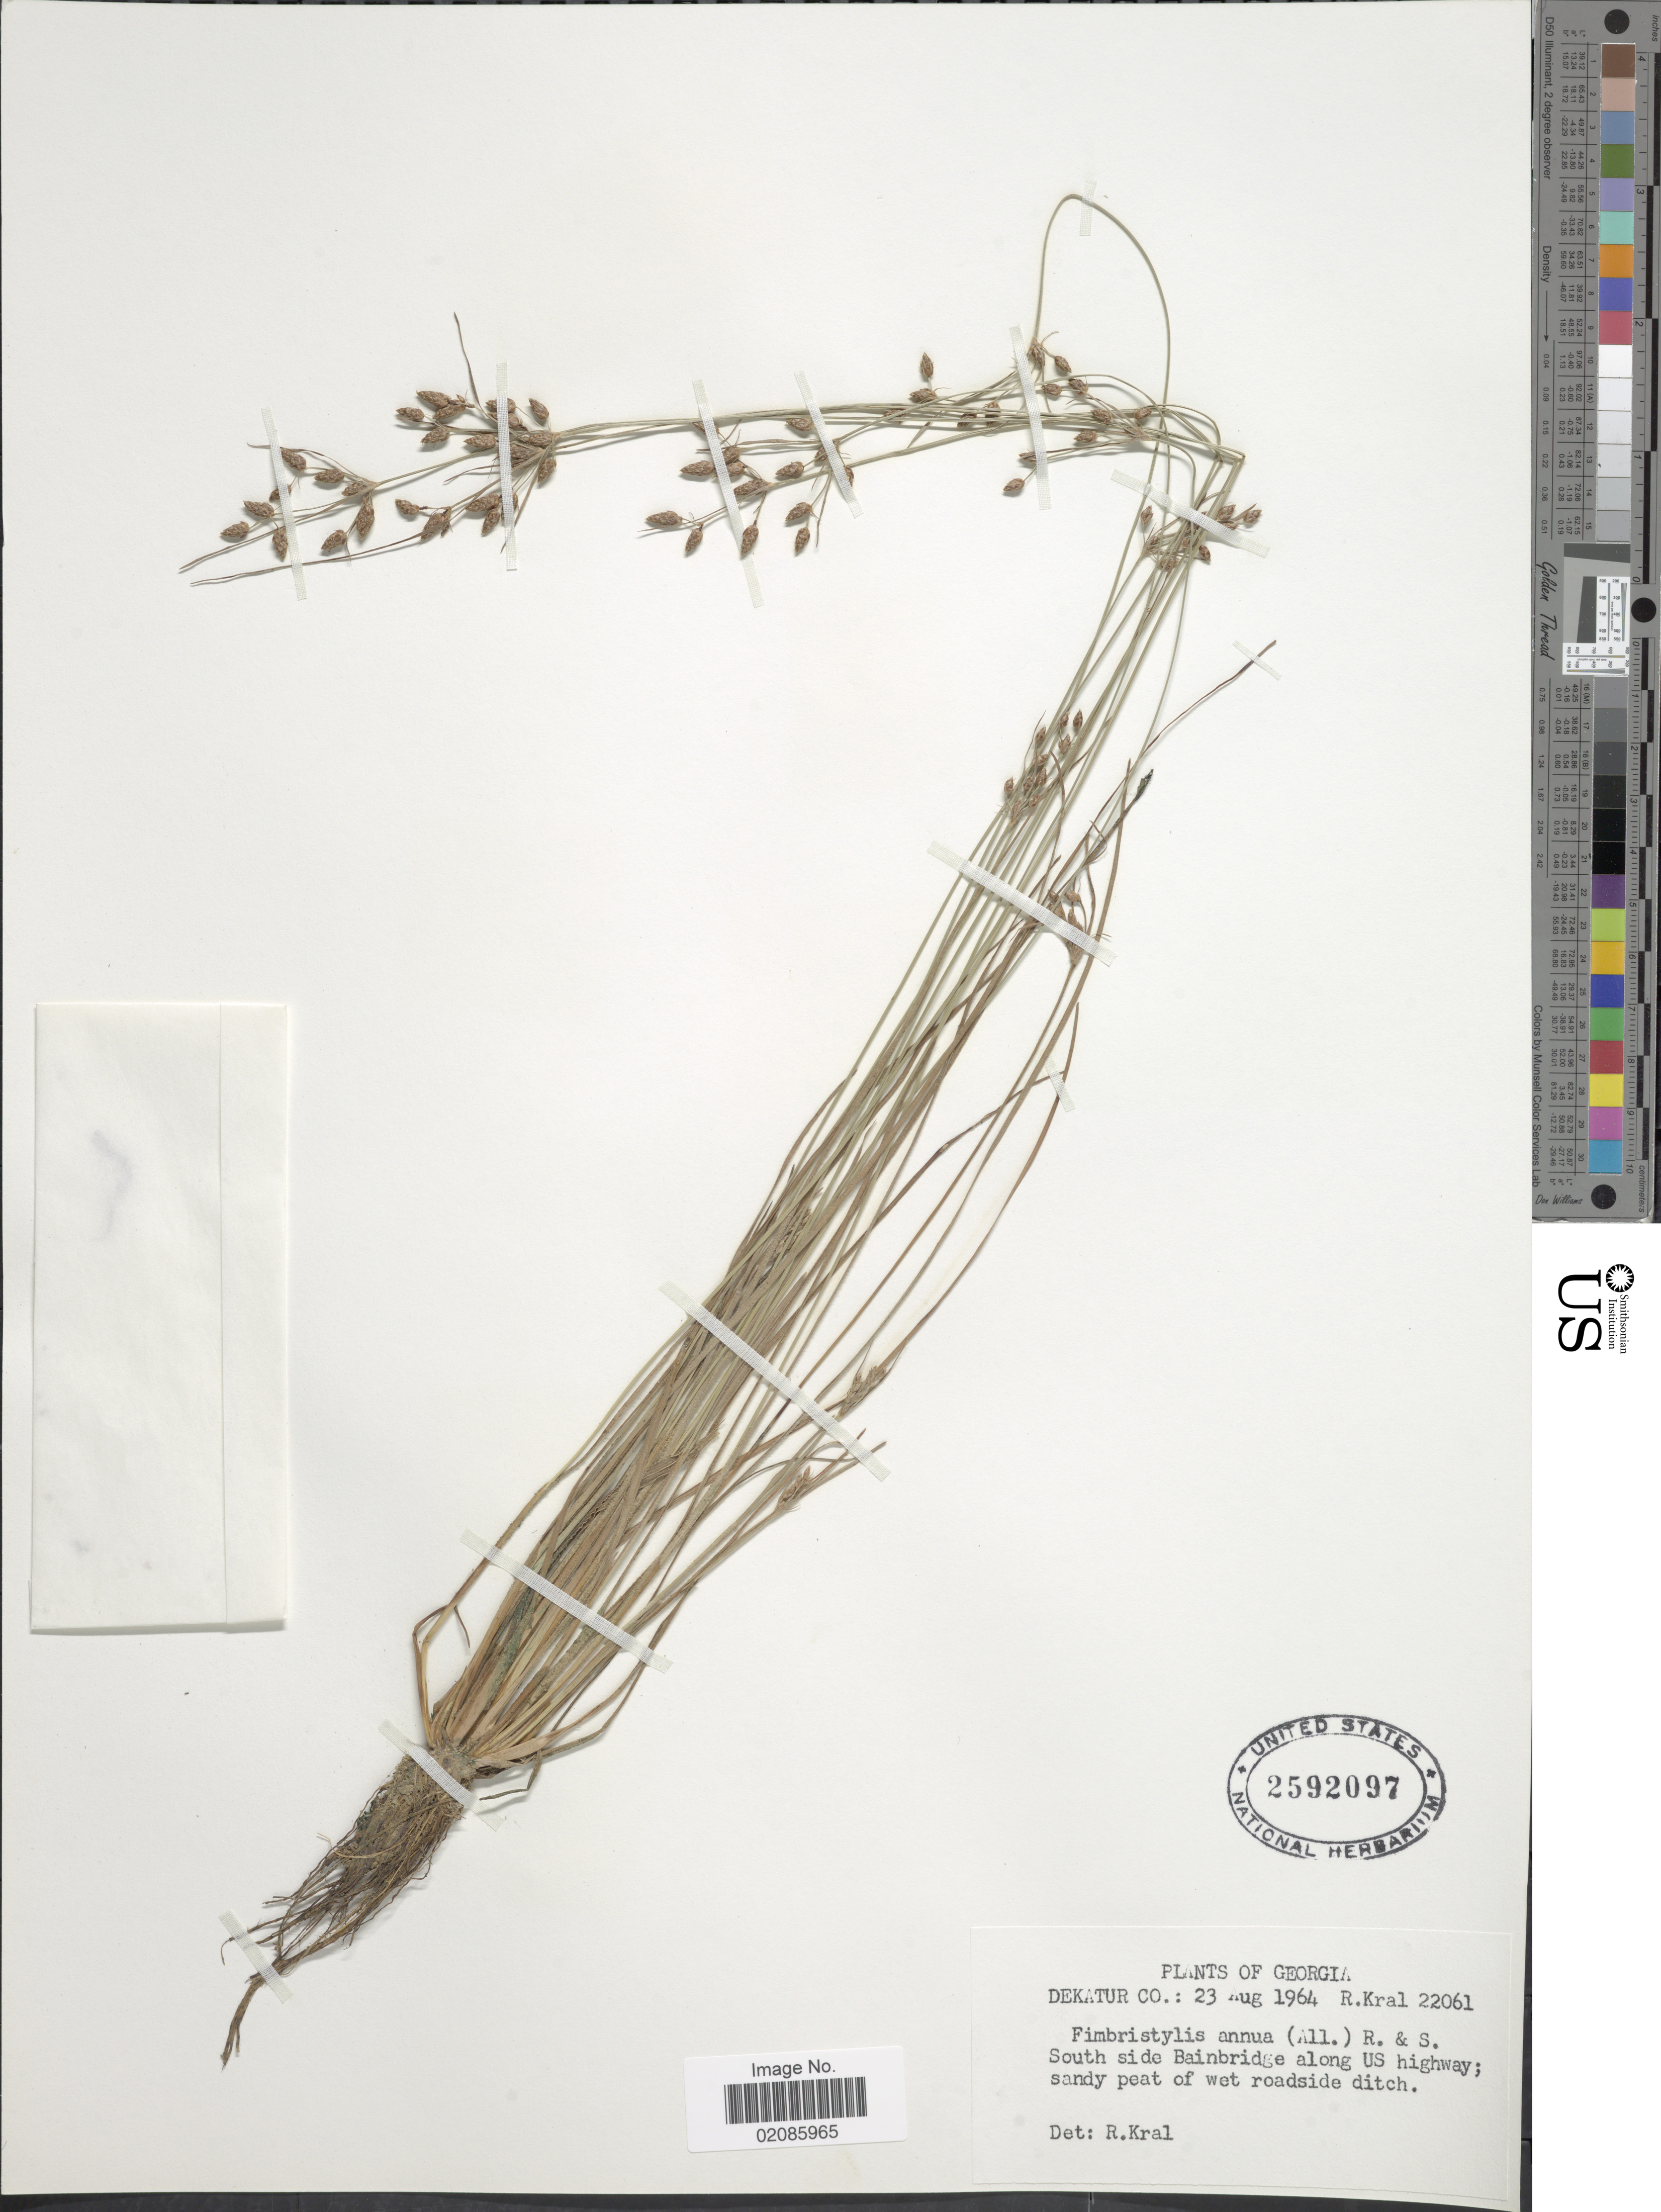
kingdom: Plantae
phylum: Tracheophyta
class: Liliopsida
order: Poales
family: Cyperaceae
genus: Fimbristylis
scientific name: Fimbristylis annua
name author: (All.) Roem. & Schult.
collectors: R. Kral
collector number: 22061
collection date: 1964-08-23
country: United States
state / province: Georgia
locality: Dekatur Co. South side Bainbridge along US highway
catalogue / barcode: US 2592097